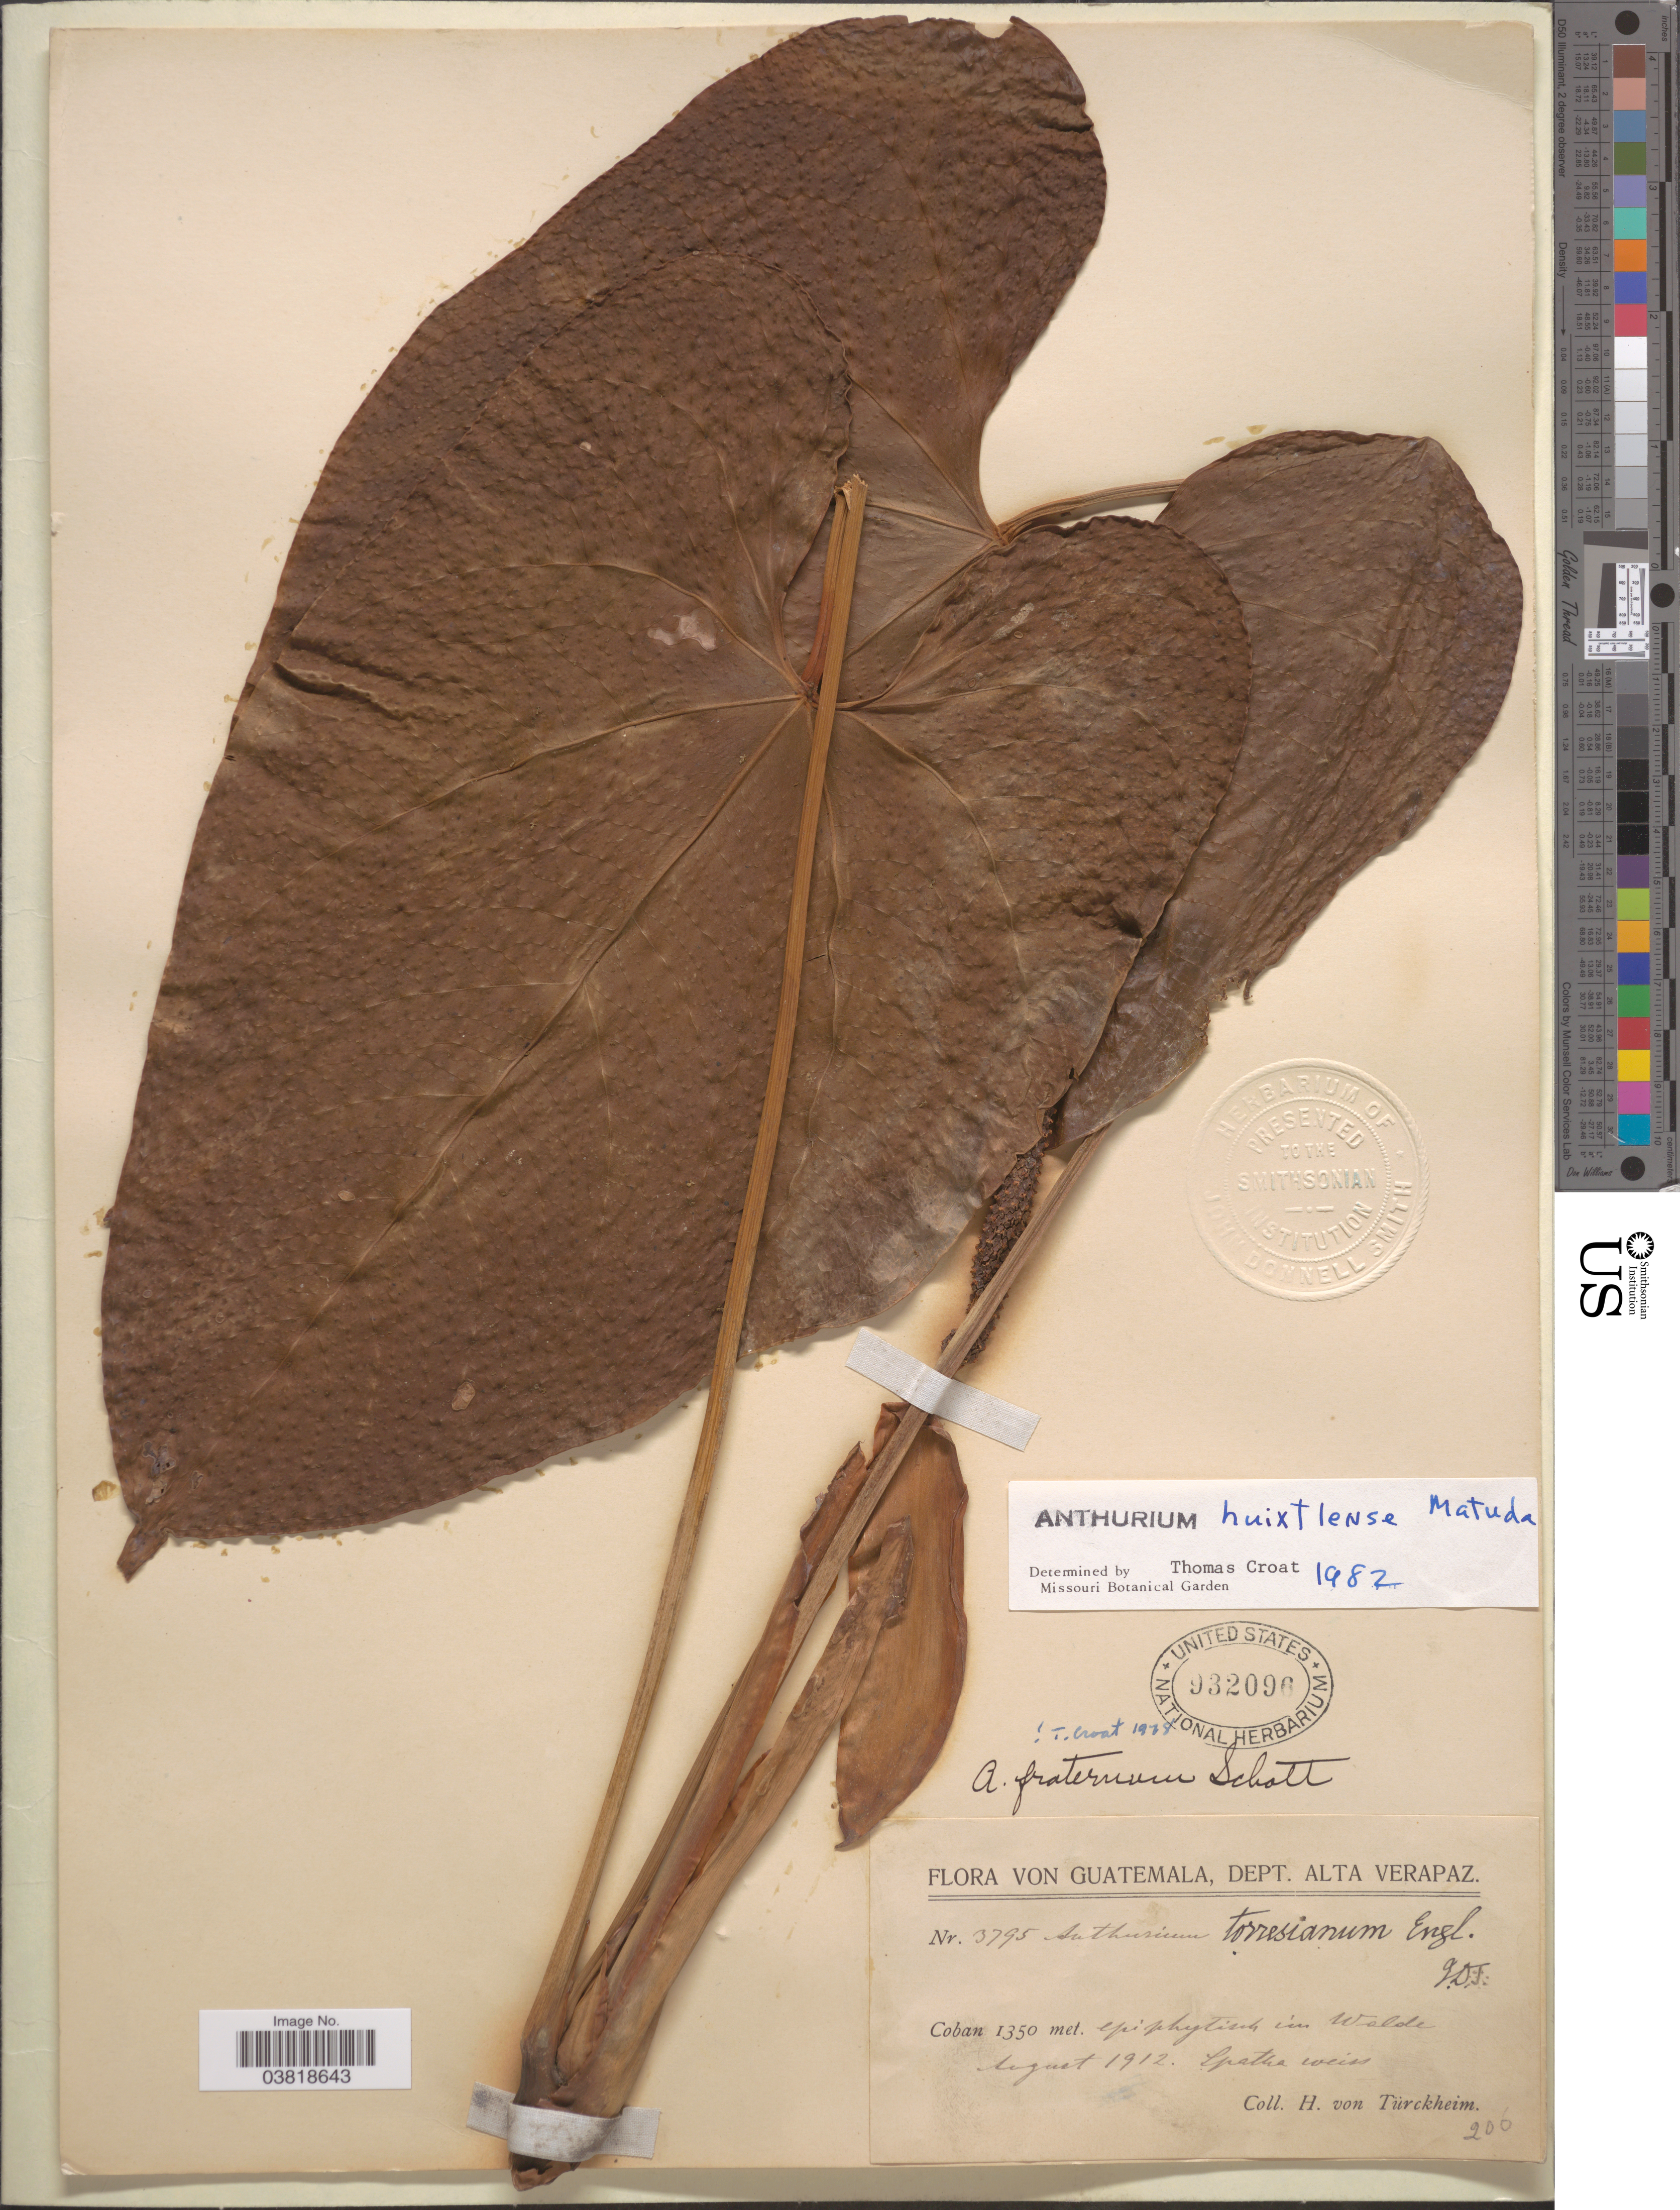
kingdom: Plantae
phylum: Tracheophyta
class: Liliopsida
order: Alismatales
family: Araceae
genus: Anthurium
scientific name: Anthurium huixtlense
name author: Matuda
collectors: H. von Türckheim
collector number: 3795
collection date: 1912-08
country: Guatemala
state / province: Alta Verapaz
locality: Dept. Alta Verapaz. Coban, epiphytisch im Walde.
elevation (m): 1350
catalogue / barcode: US 932096